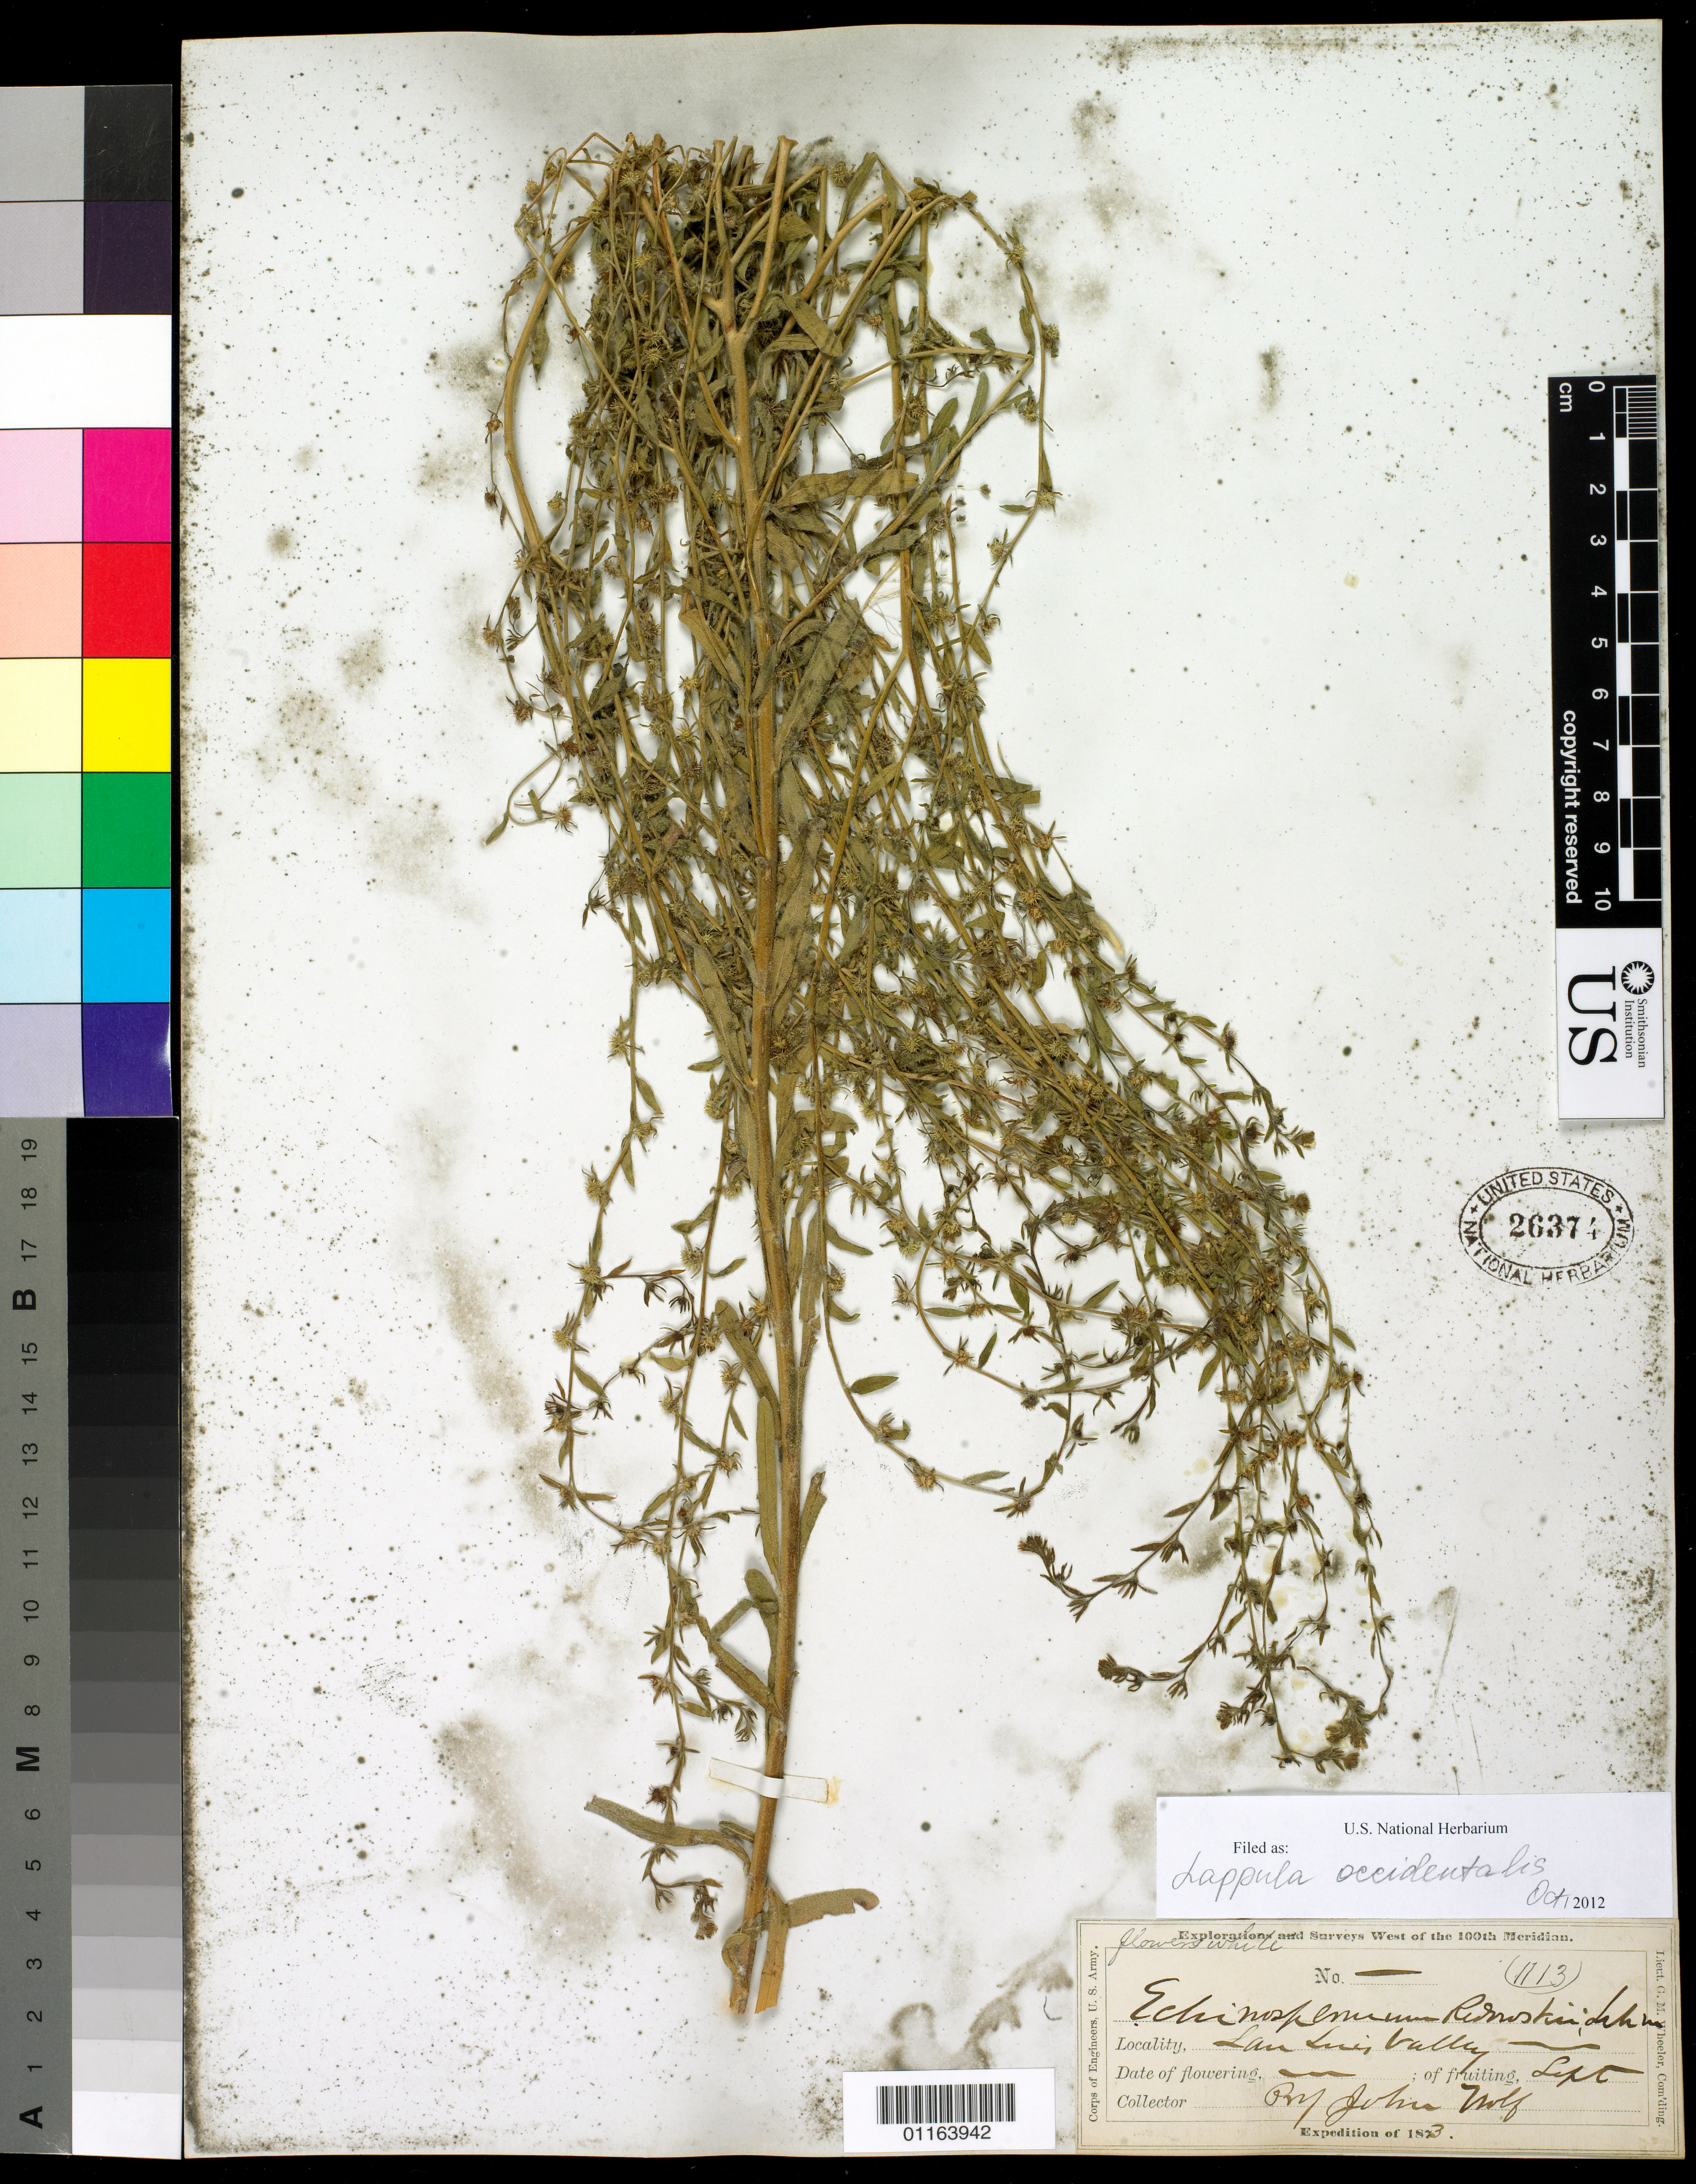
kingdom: Plantae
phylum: Tracheophyta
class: Magnoliopsida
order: Boraginales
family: Boraginaceae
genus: Lappula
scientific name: Lappula occidentalis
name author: (S. Watson) Greene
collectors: L. 't Mannetje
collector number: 1113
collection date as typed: Sep 1873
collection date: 1873-09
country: United States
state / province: Colorado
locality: San Luis Valley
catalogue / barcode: US 26374